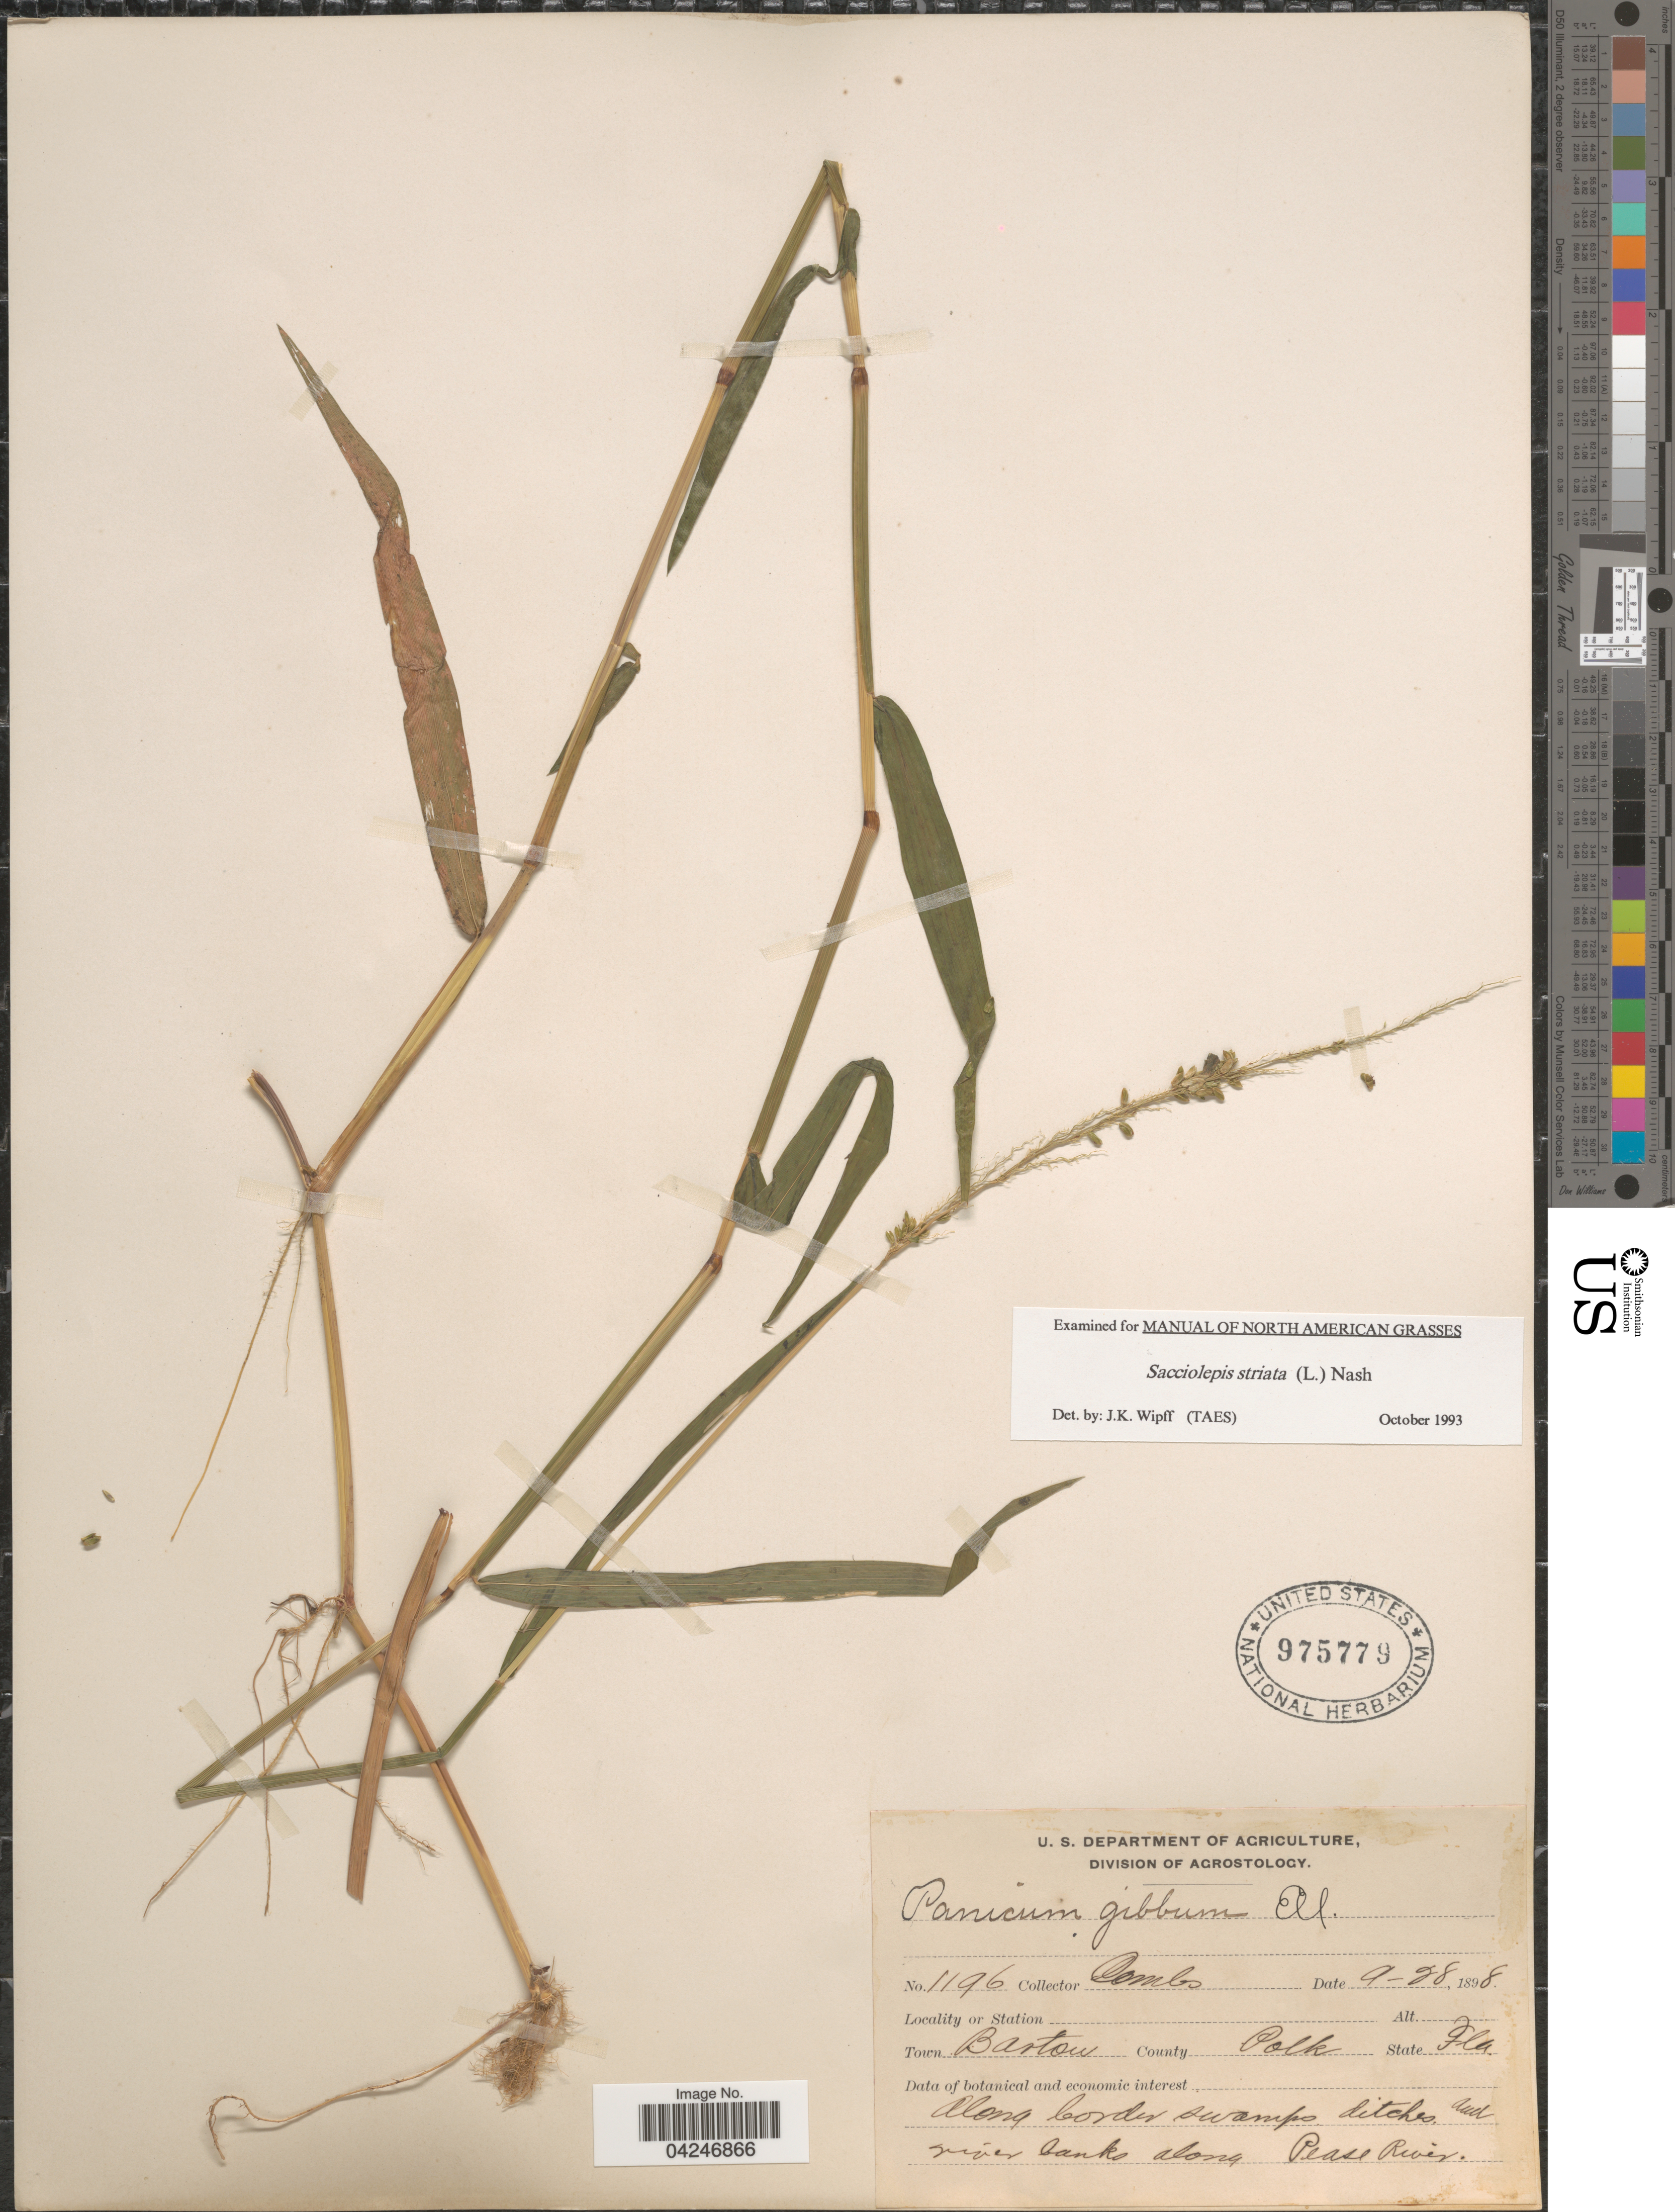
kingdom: Plantae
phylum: Tracheophyta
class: Liliopsida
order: Poales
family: Poaceae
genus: Sacciolepis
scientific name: Sacciolepis striata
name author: (L.) Nash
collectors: -. Combs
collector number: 1196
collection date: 1898-09-28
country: United States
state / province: Florida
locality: Town Bartow. County Polk. Along border swamps ditches and river banks along Peace River.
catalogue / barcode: US 975779